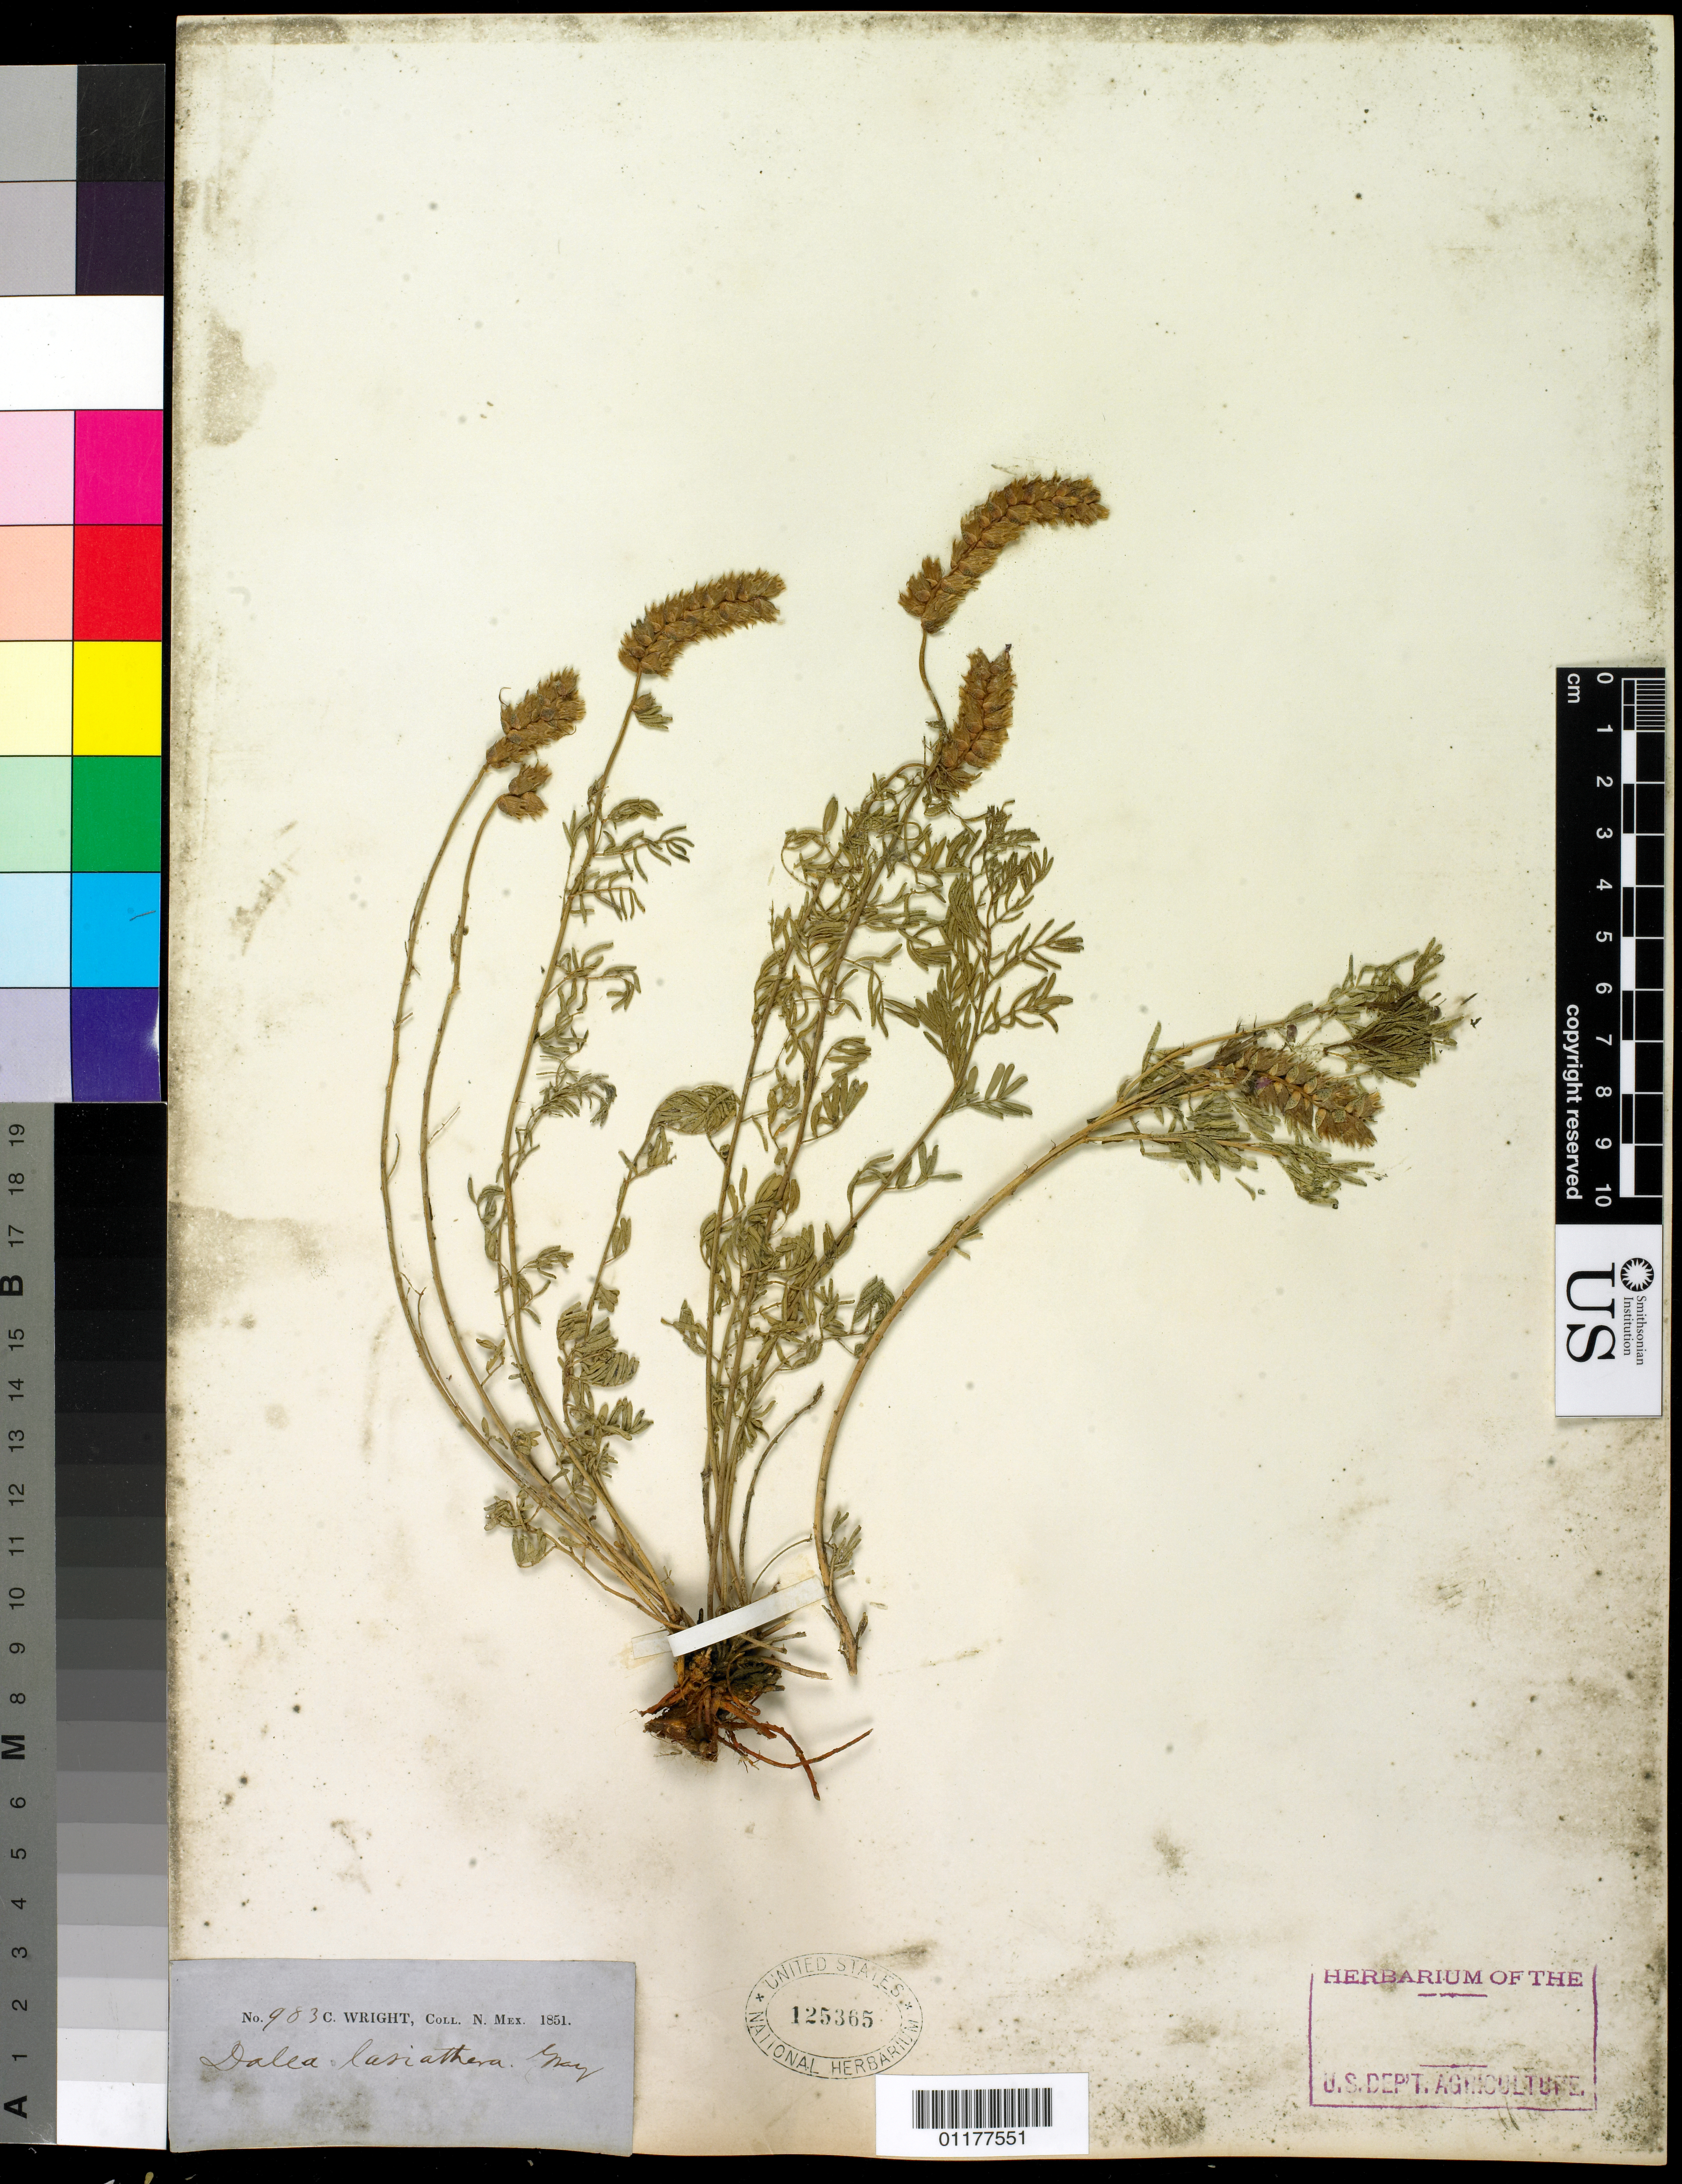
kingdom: Plantae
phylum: Tracheophyta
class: Magnoliopsida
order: Fabales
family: Fabaceae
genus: Dalea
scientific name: Dalea lasiathera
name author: A. Gray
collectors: C. Wright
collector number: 983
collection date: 1851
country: United States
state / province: New Mexico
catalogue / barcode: US 125365